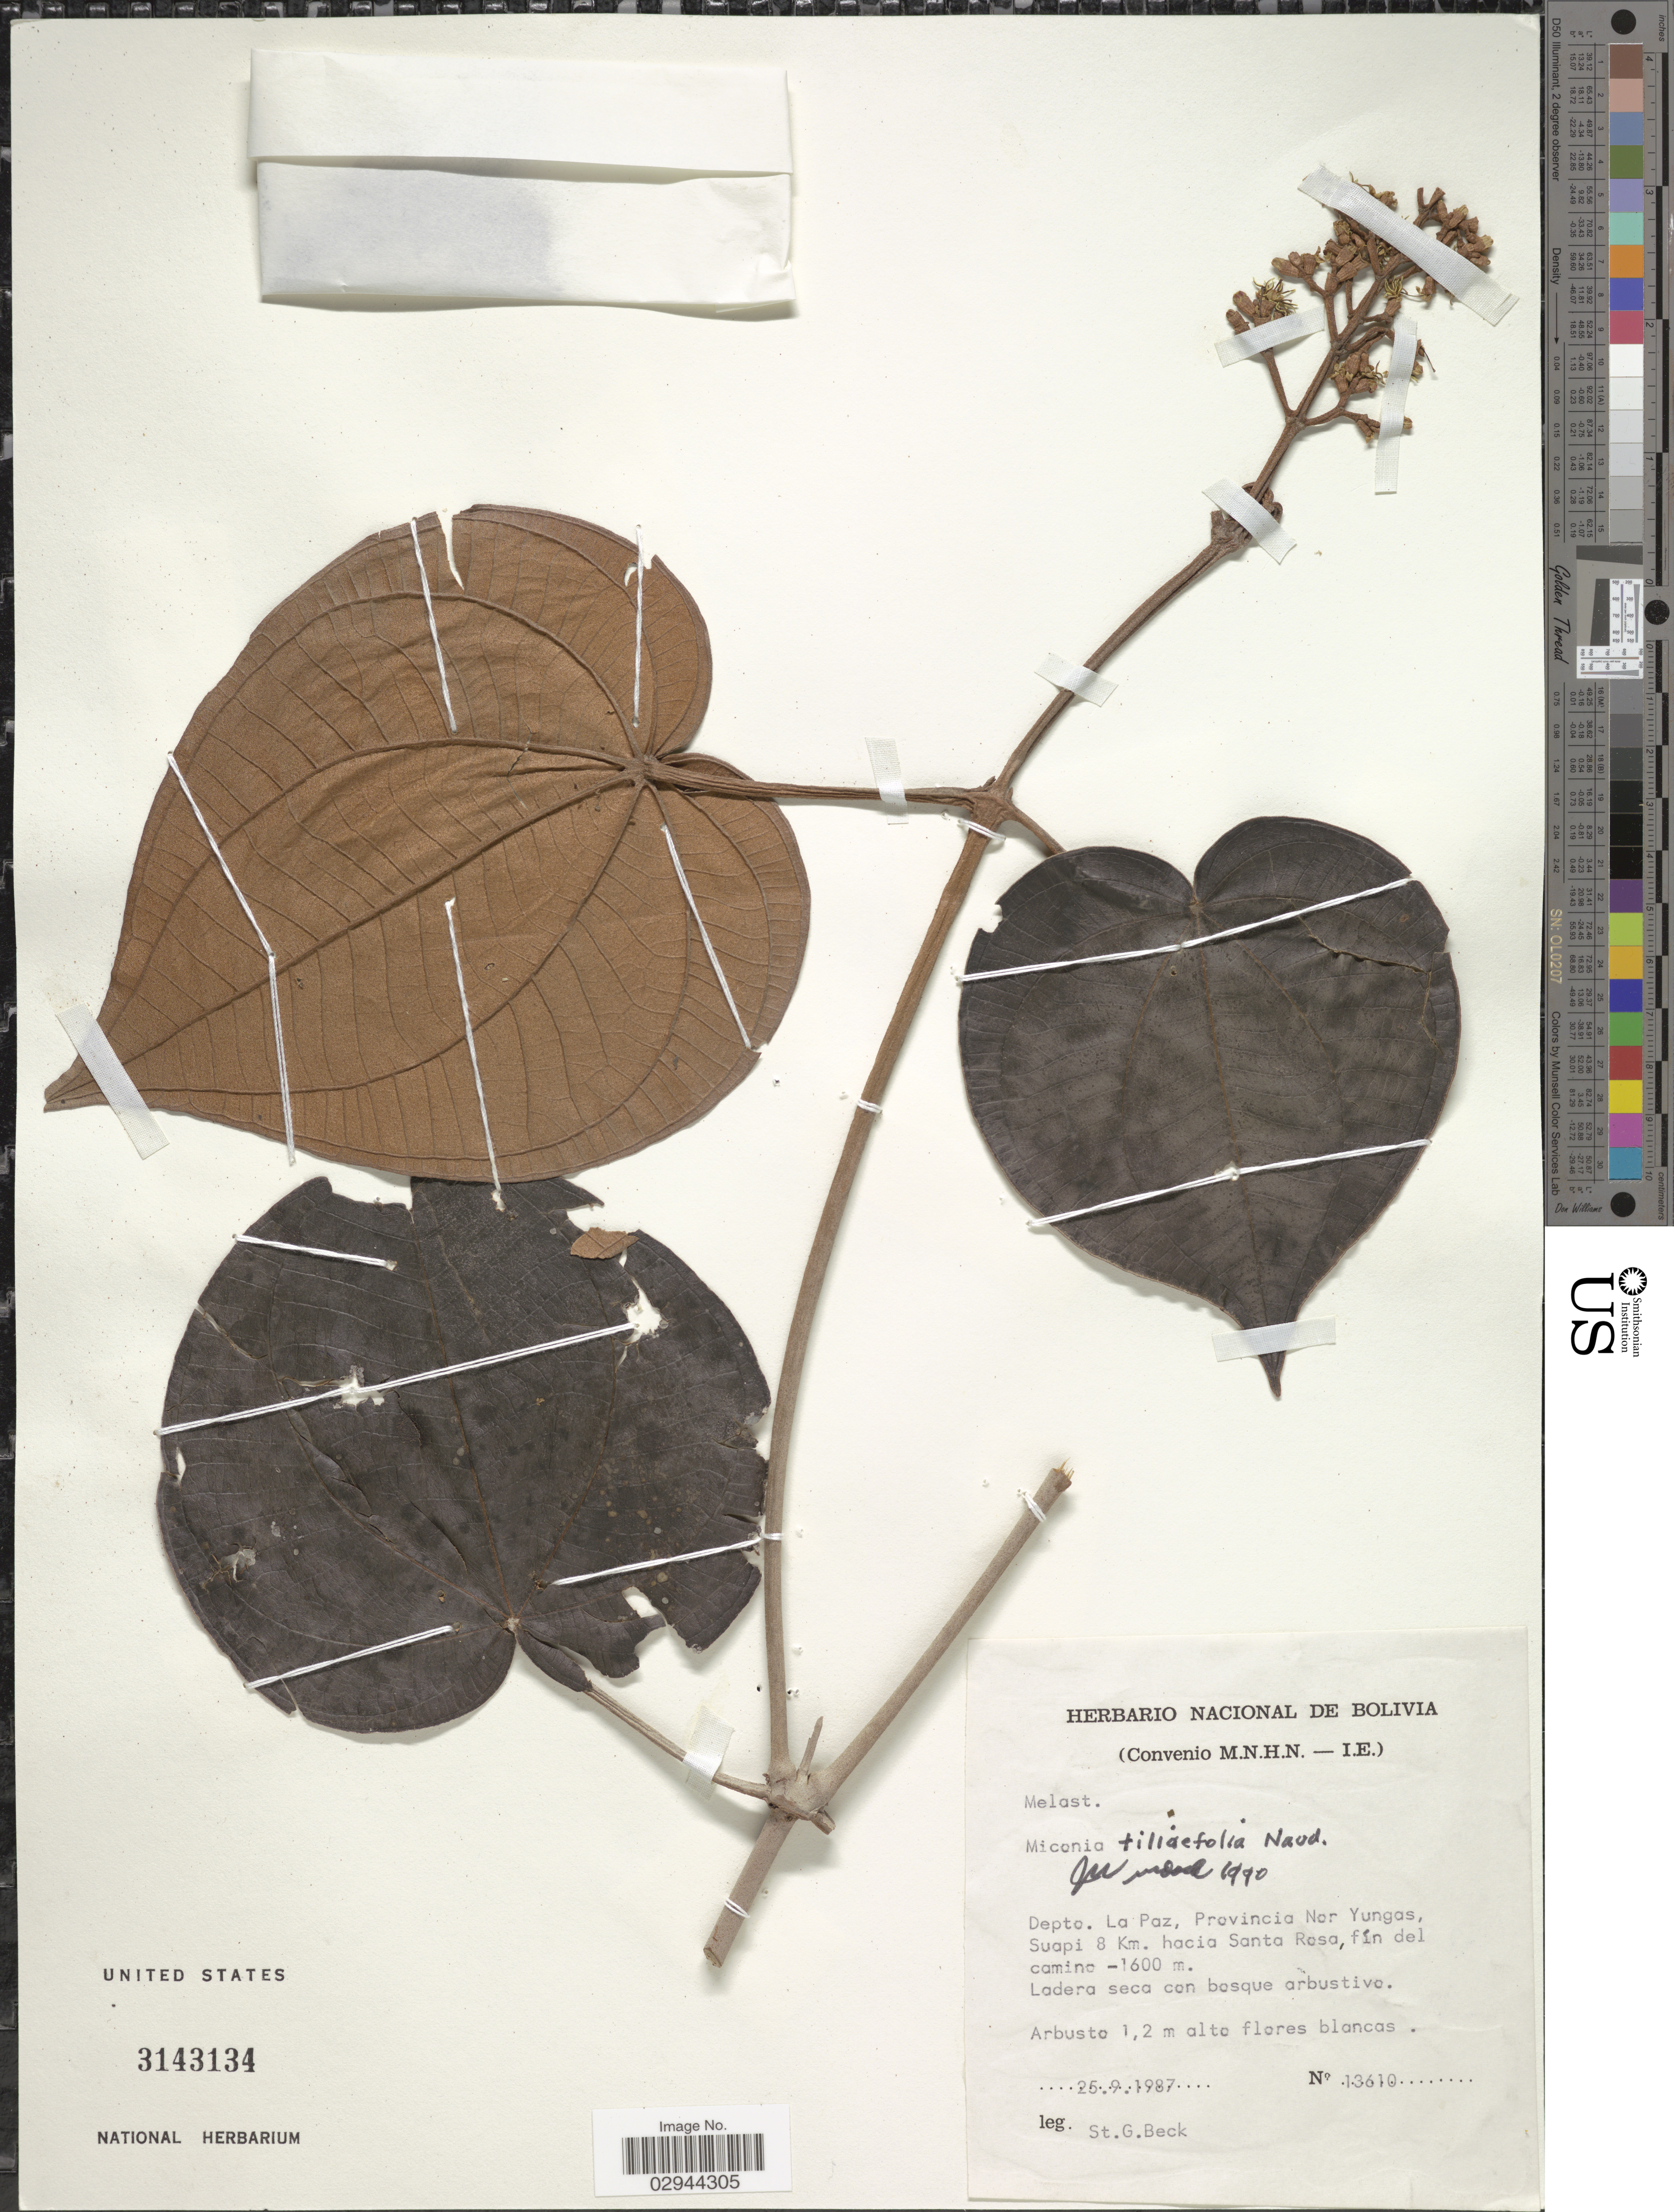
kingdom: Plantae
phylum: Tracheophyta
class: Magnoliopsida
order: Myrtales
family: Melastomataceae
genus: Miconia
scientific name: Miconia tiliifolia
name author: Naudin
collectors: S. G. Beck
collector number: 13610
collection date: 1987-09-25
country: Bolivia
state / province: La Paz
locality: Depto. La Paz, Provincia Nar Yungas, Suapi 8 Km. hacia Santa Rosa, fín del camino.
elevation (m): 1600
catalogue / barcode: US 3143134